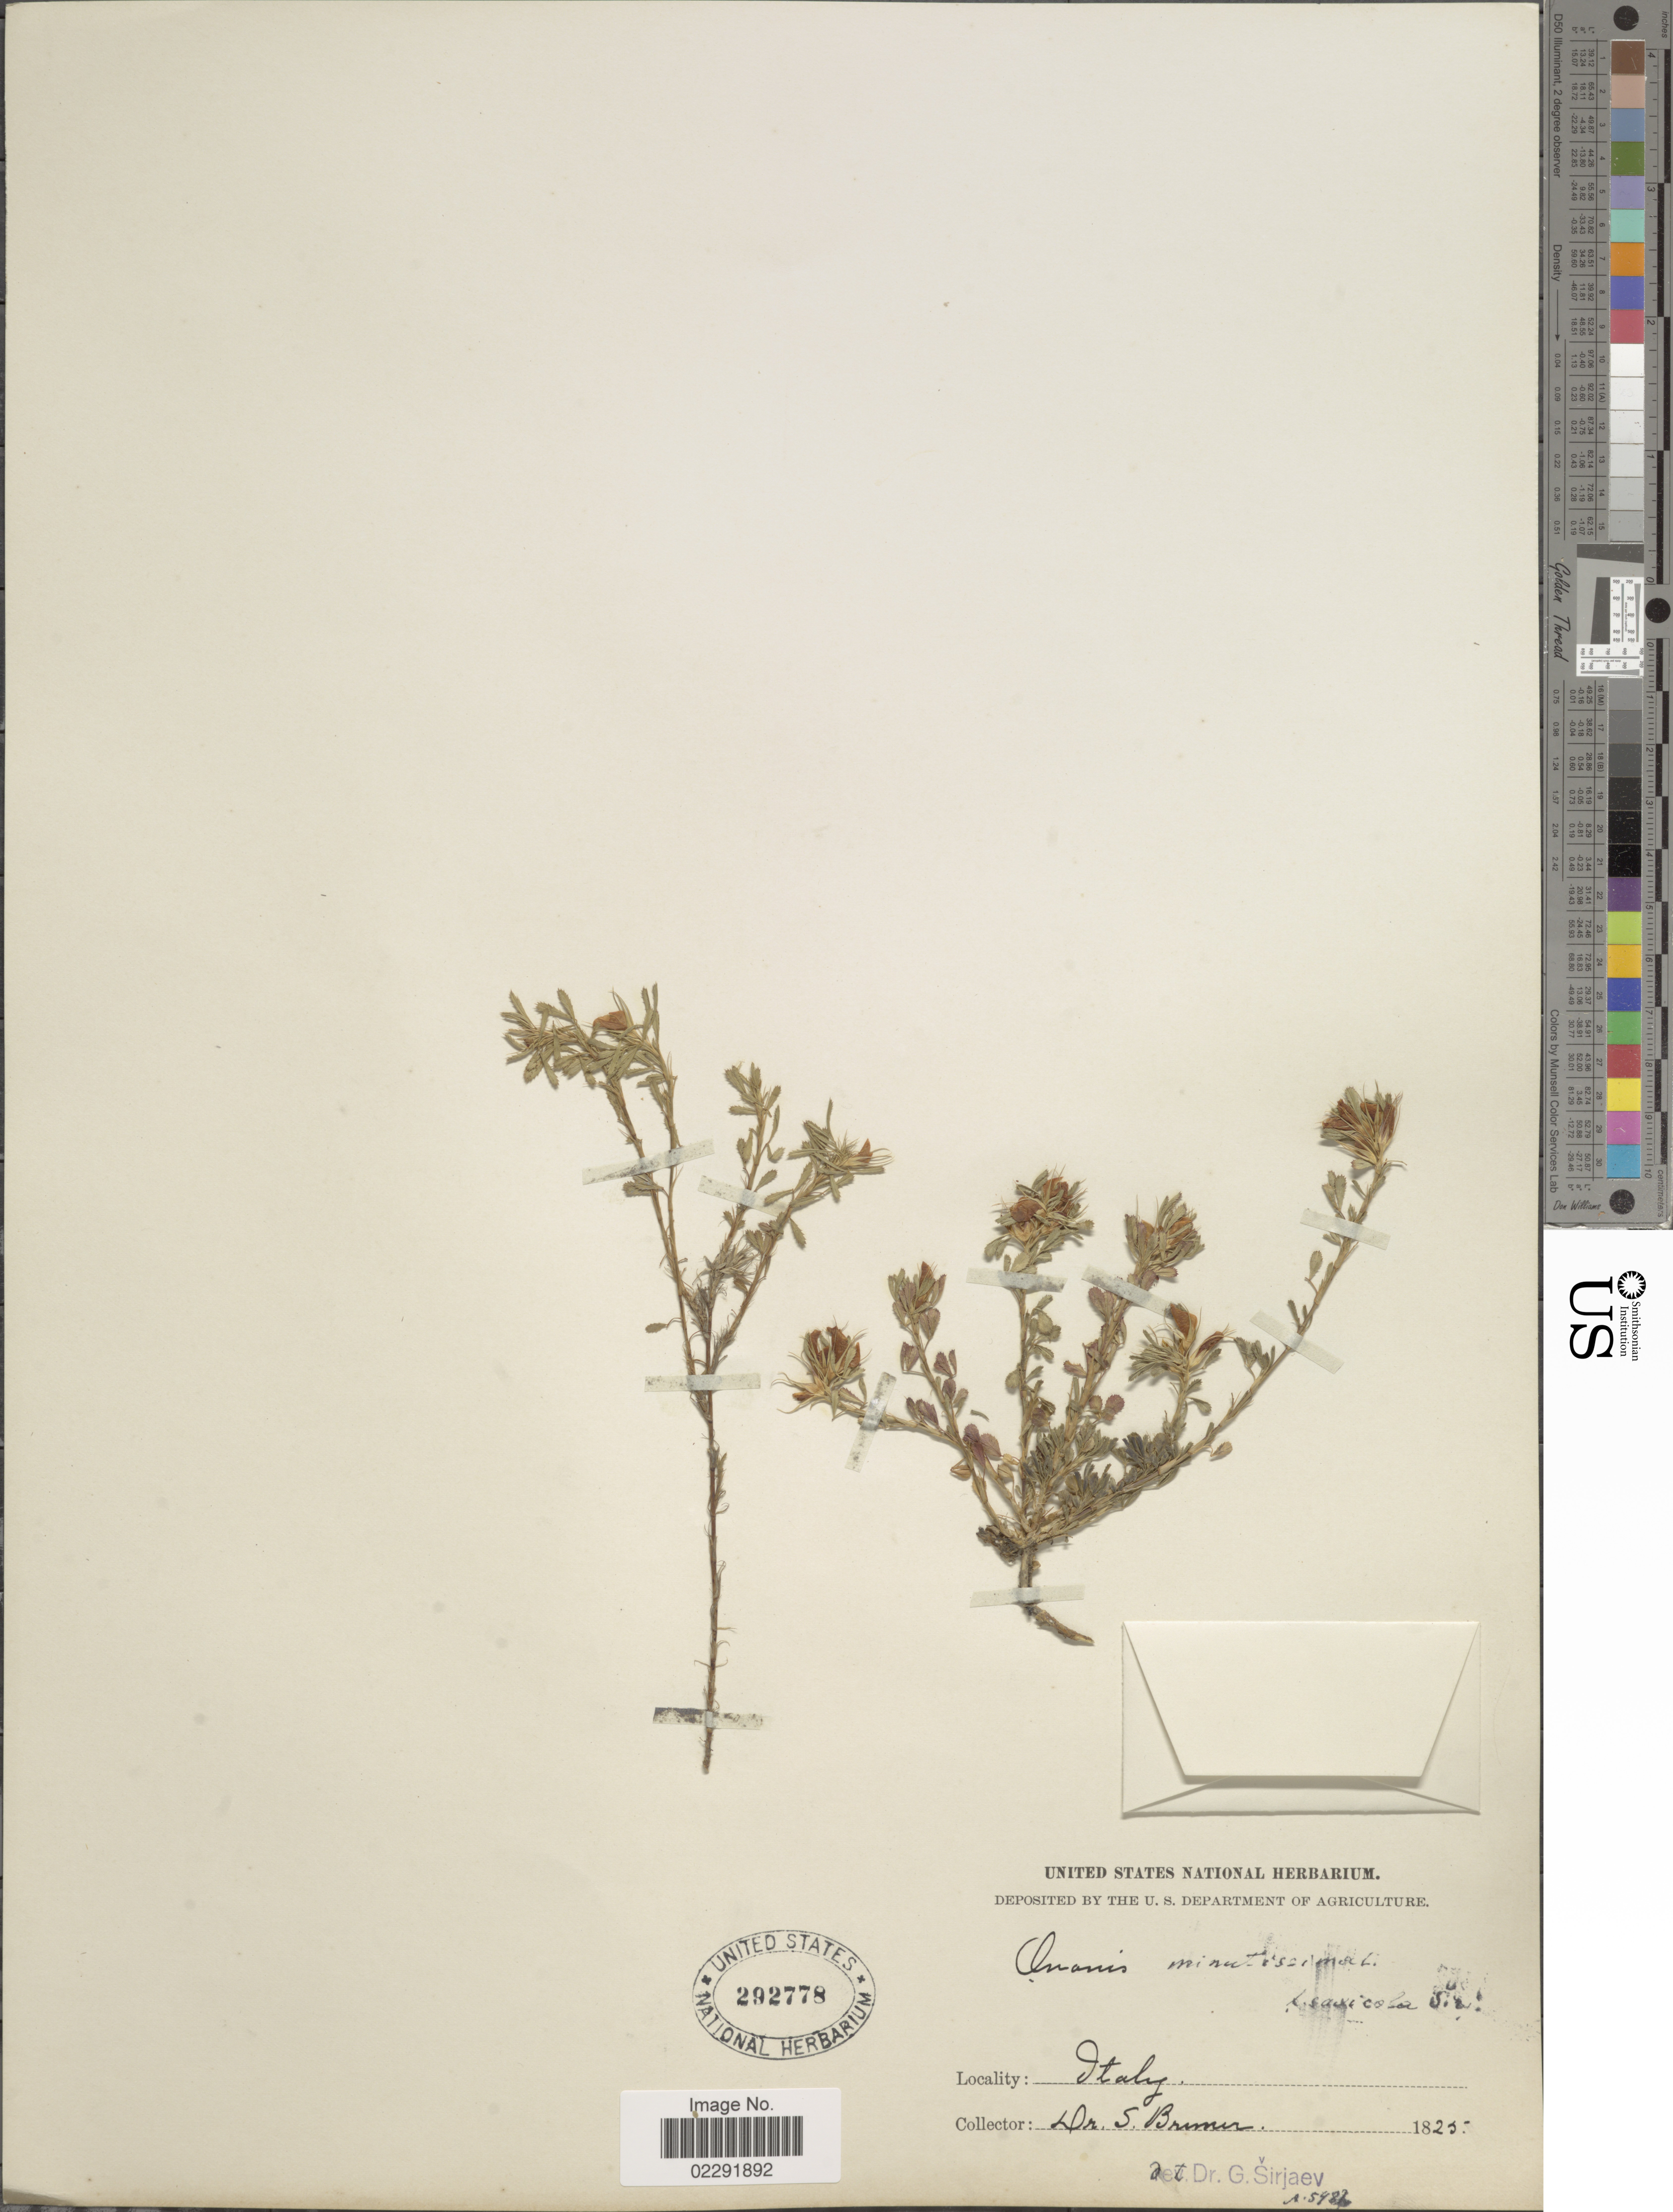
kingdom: Plantae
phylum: Tracheophyta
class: Magnoliopsida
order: Fabales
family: Fabaceae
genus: Ononis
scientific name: Ononis minutissima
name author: L.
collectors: S. Brown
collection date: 1825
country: Italy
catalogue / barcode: US 292778